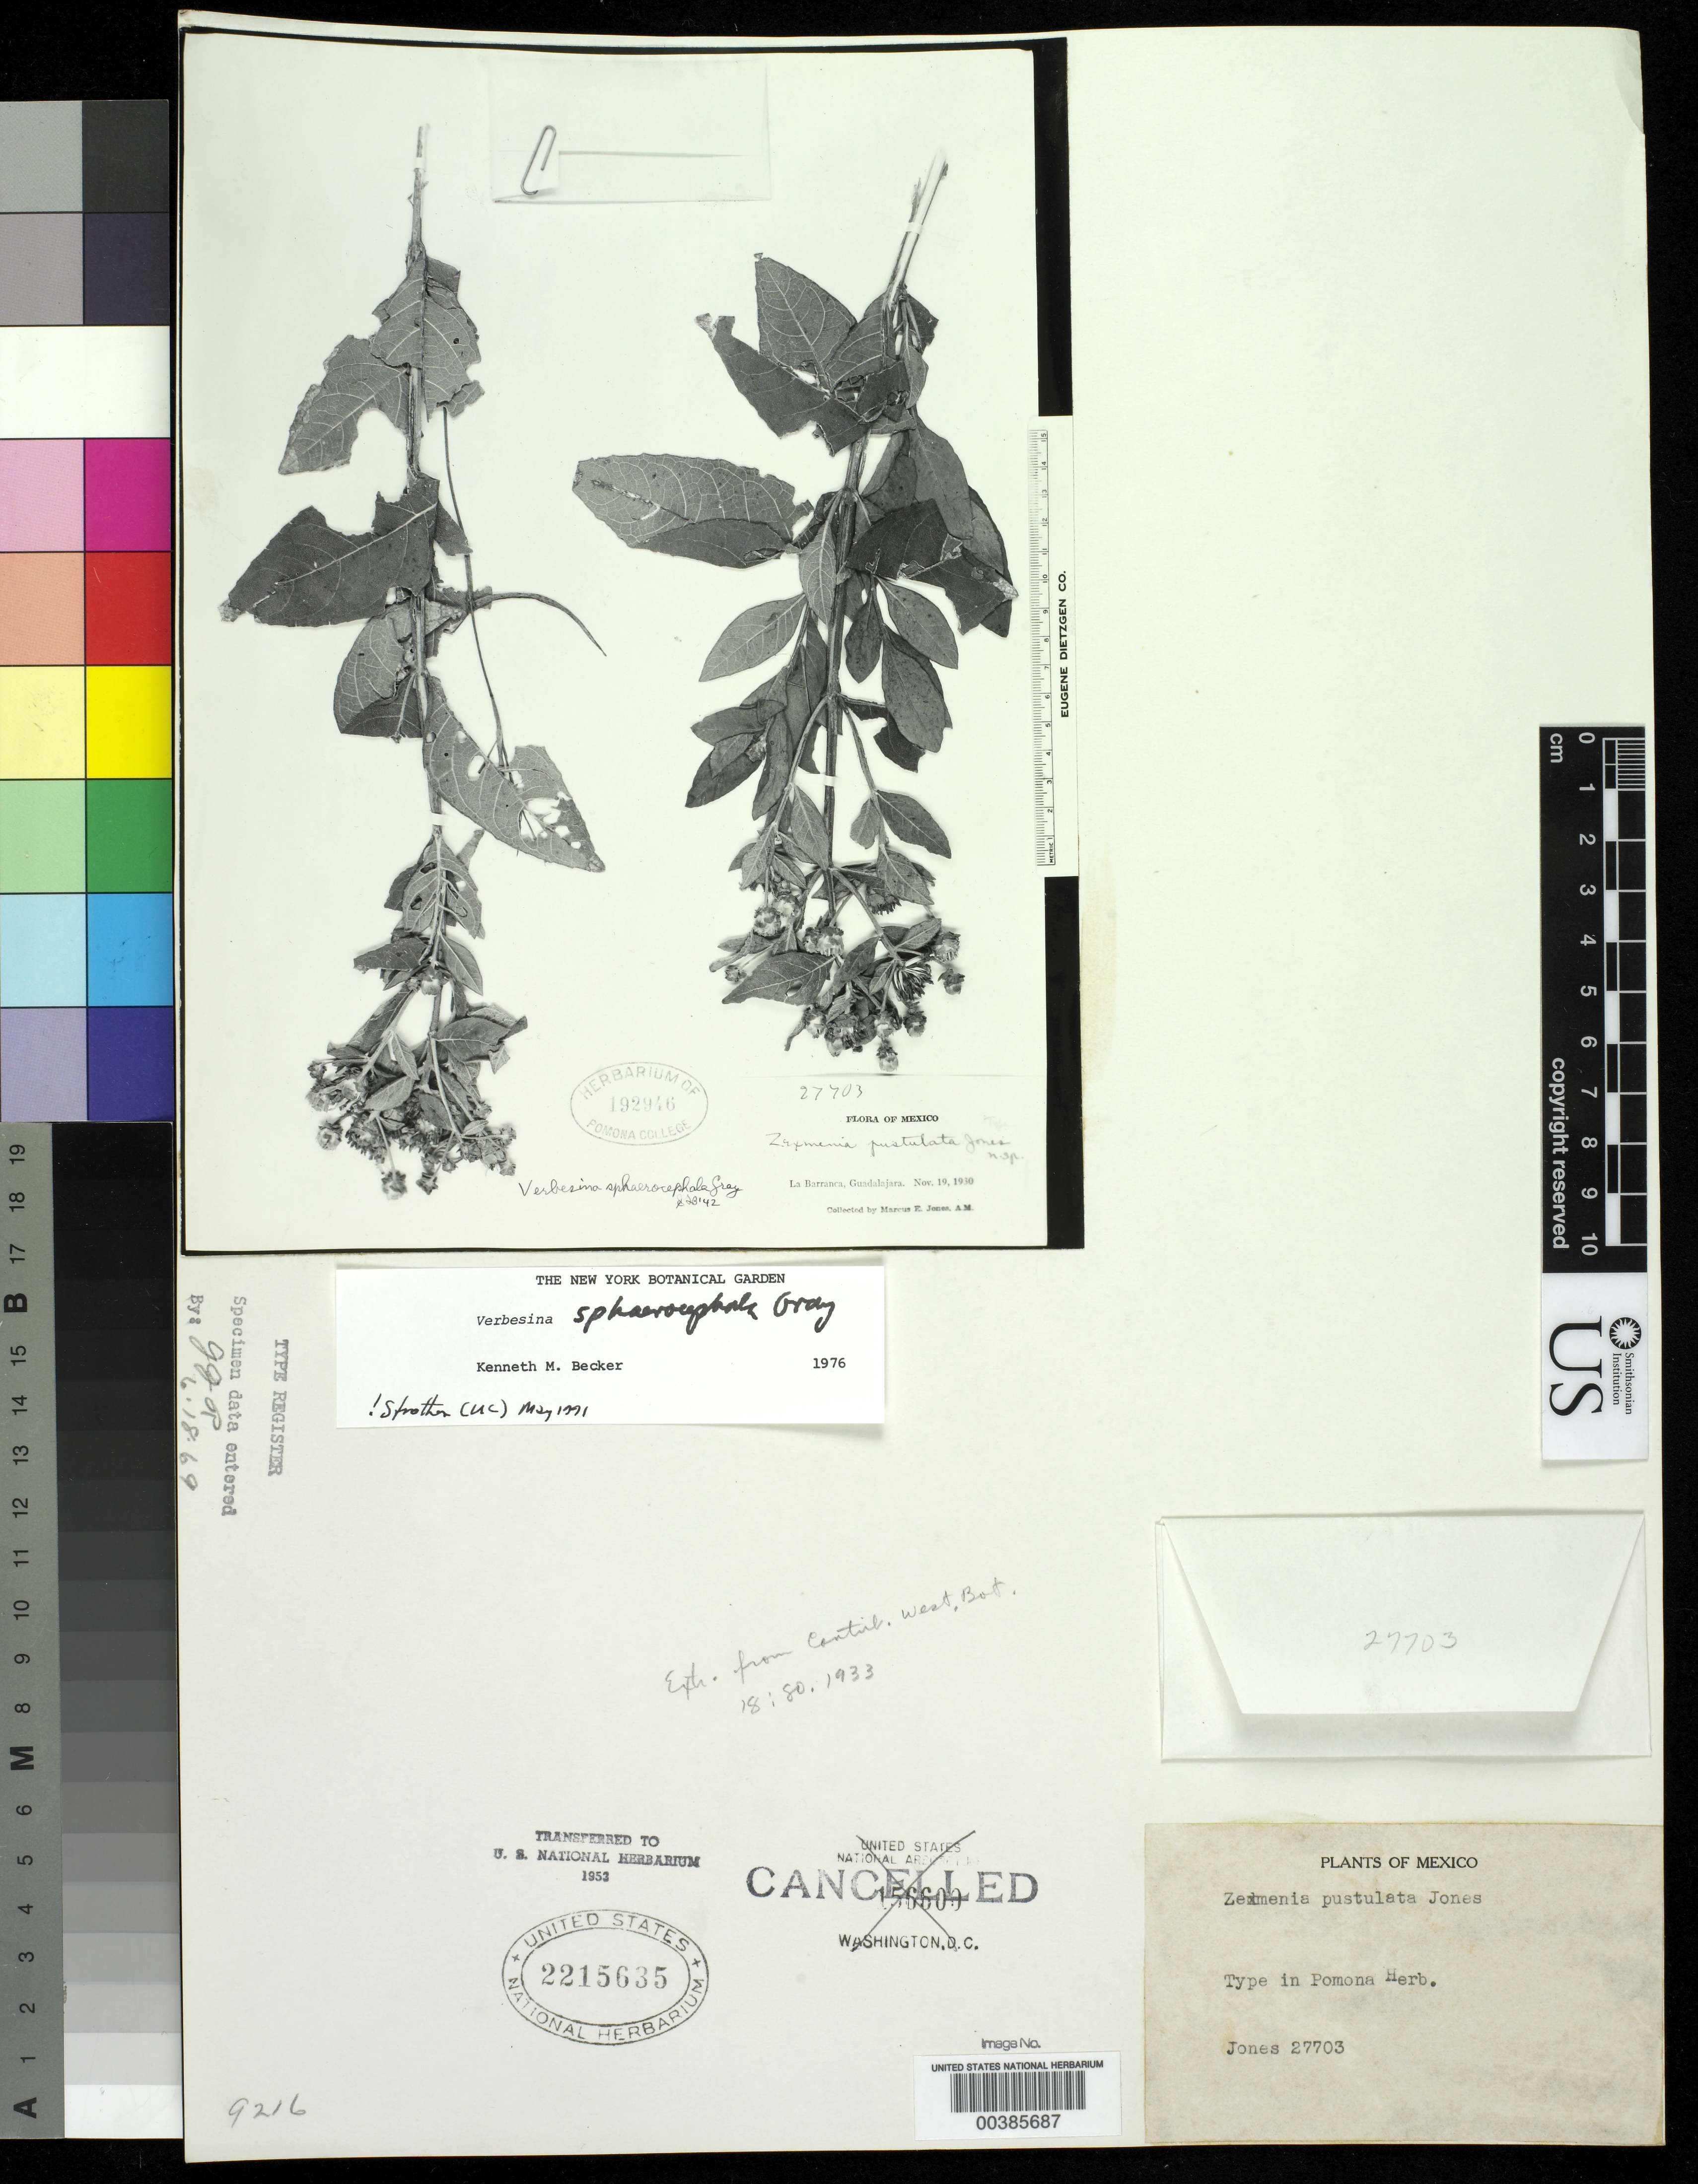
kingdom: Plantae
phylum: Tracheophyta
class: Magnoliopsida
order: Asterales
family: Asteraceae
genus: Zexmenia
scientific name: Zexmenia pustulata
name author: M.E. Jones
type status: Possible Isotype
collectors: M. E. Jones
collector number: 27703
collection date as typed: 19 Nov 1930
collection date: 1930-11-19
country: Mexico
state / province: Jalisco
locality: Guadalajara.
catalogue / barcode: US 2215635